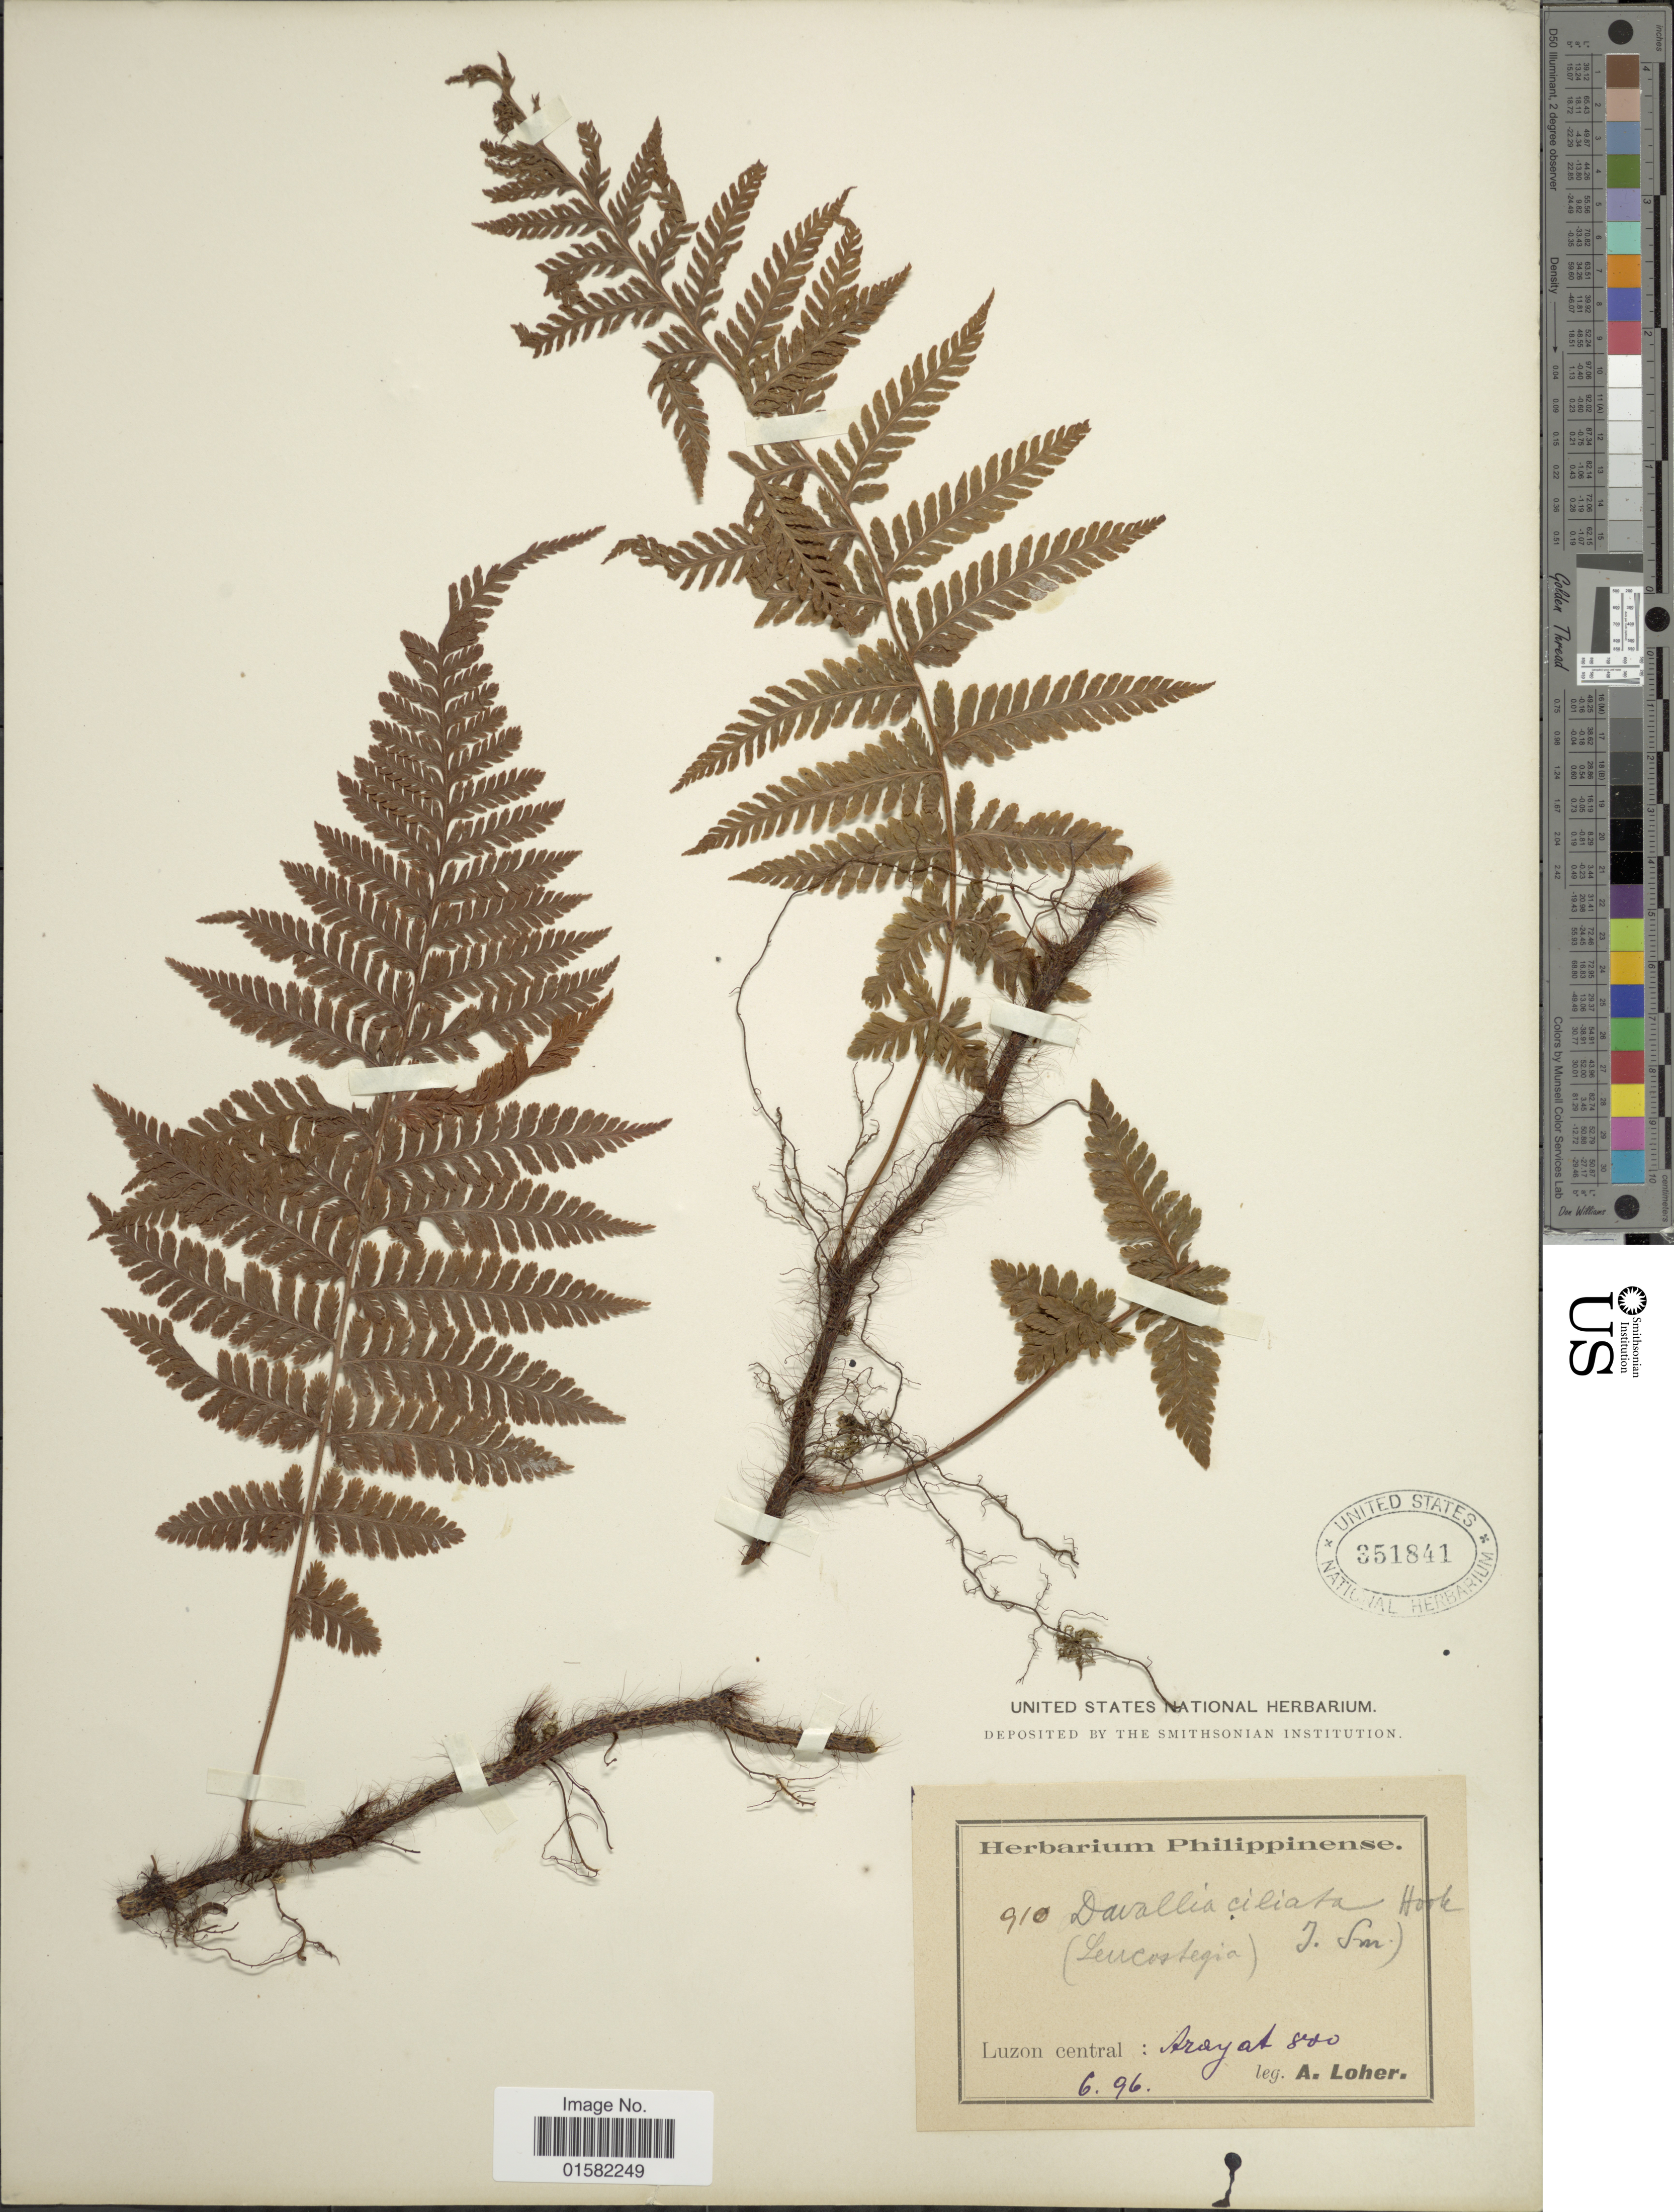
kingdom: Plantae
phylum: Tracheophyta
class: Polypodiopsida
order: Polypodiales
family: Davalliaceae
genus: Davallodes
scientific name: Davallodes hirsutum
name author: (J. Sm.) Copel.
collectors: A. Loher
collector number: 910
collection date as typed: Transcribed d/m/y: /6/96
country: Philippines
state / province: Central Luzon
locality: Luzon Central: Arayat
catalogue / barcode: US 351841